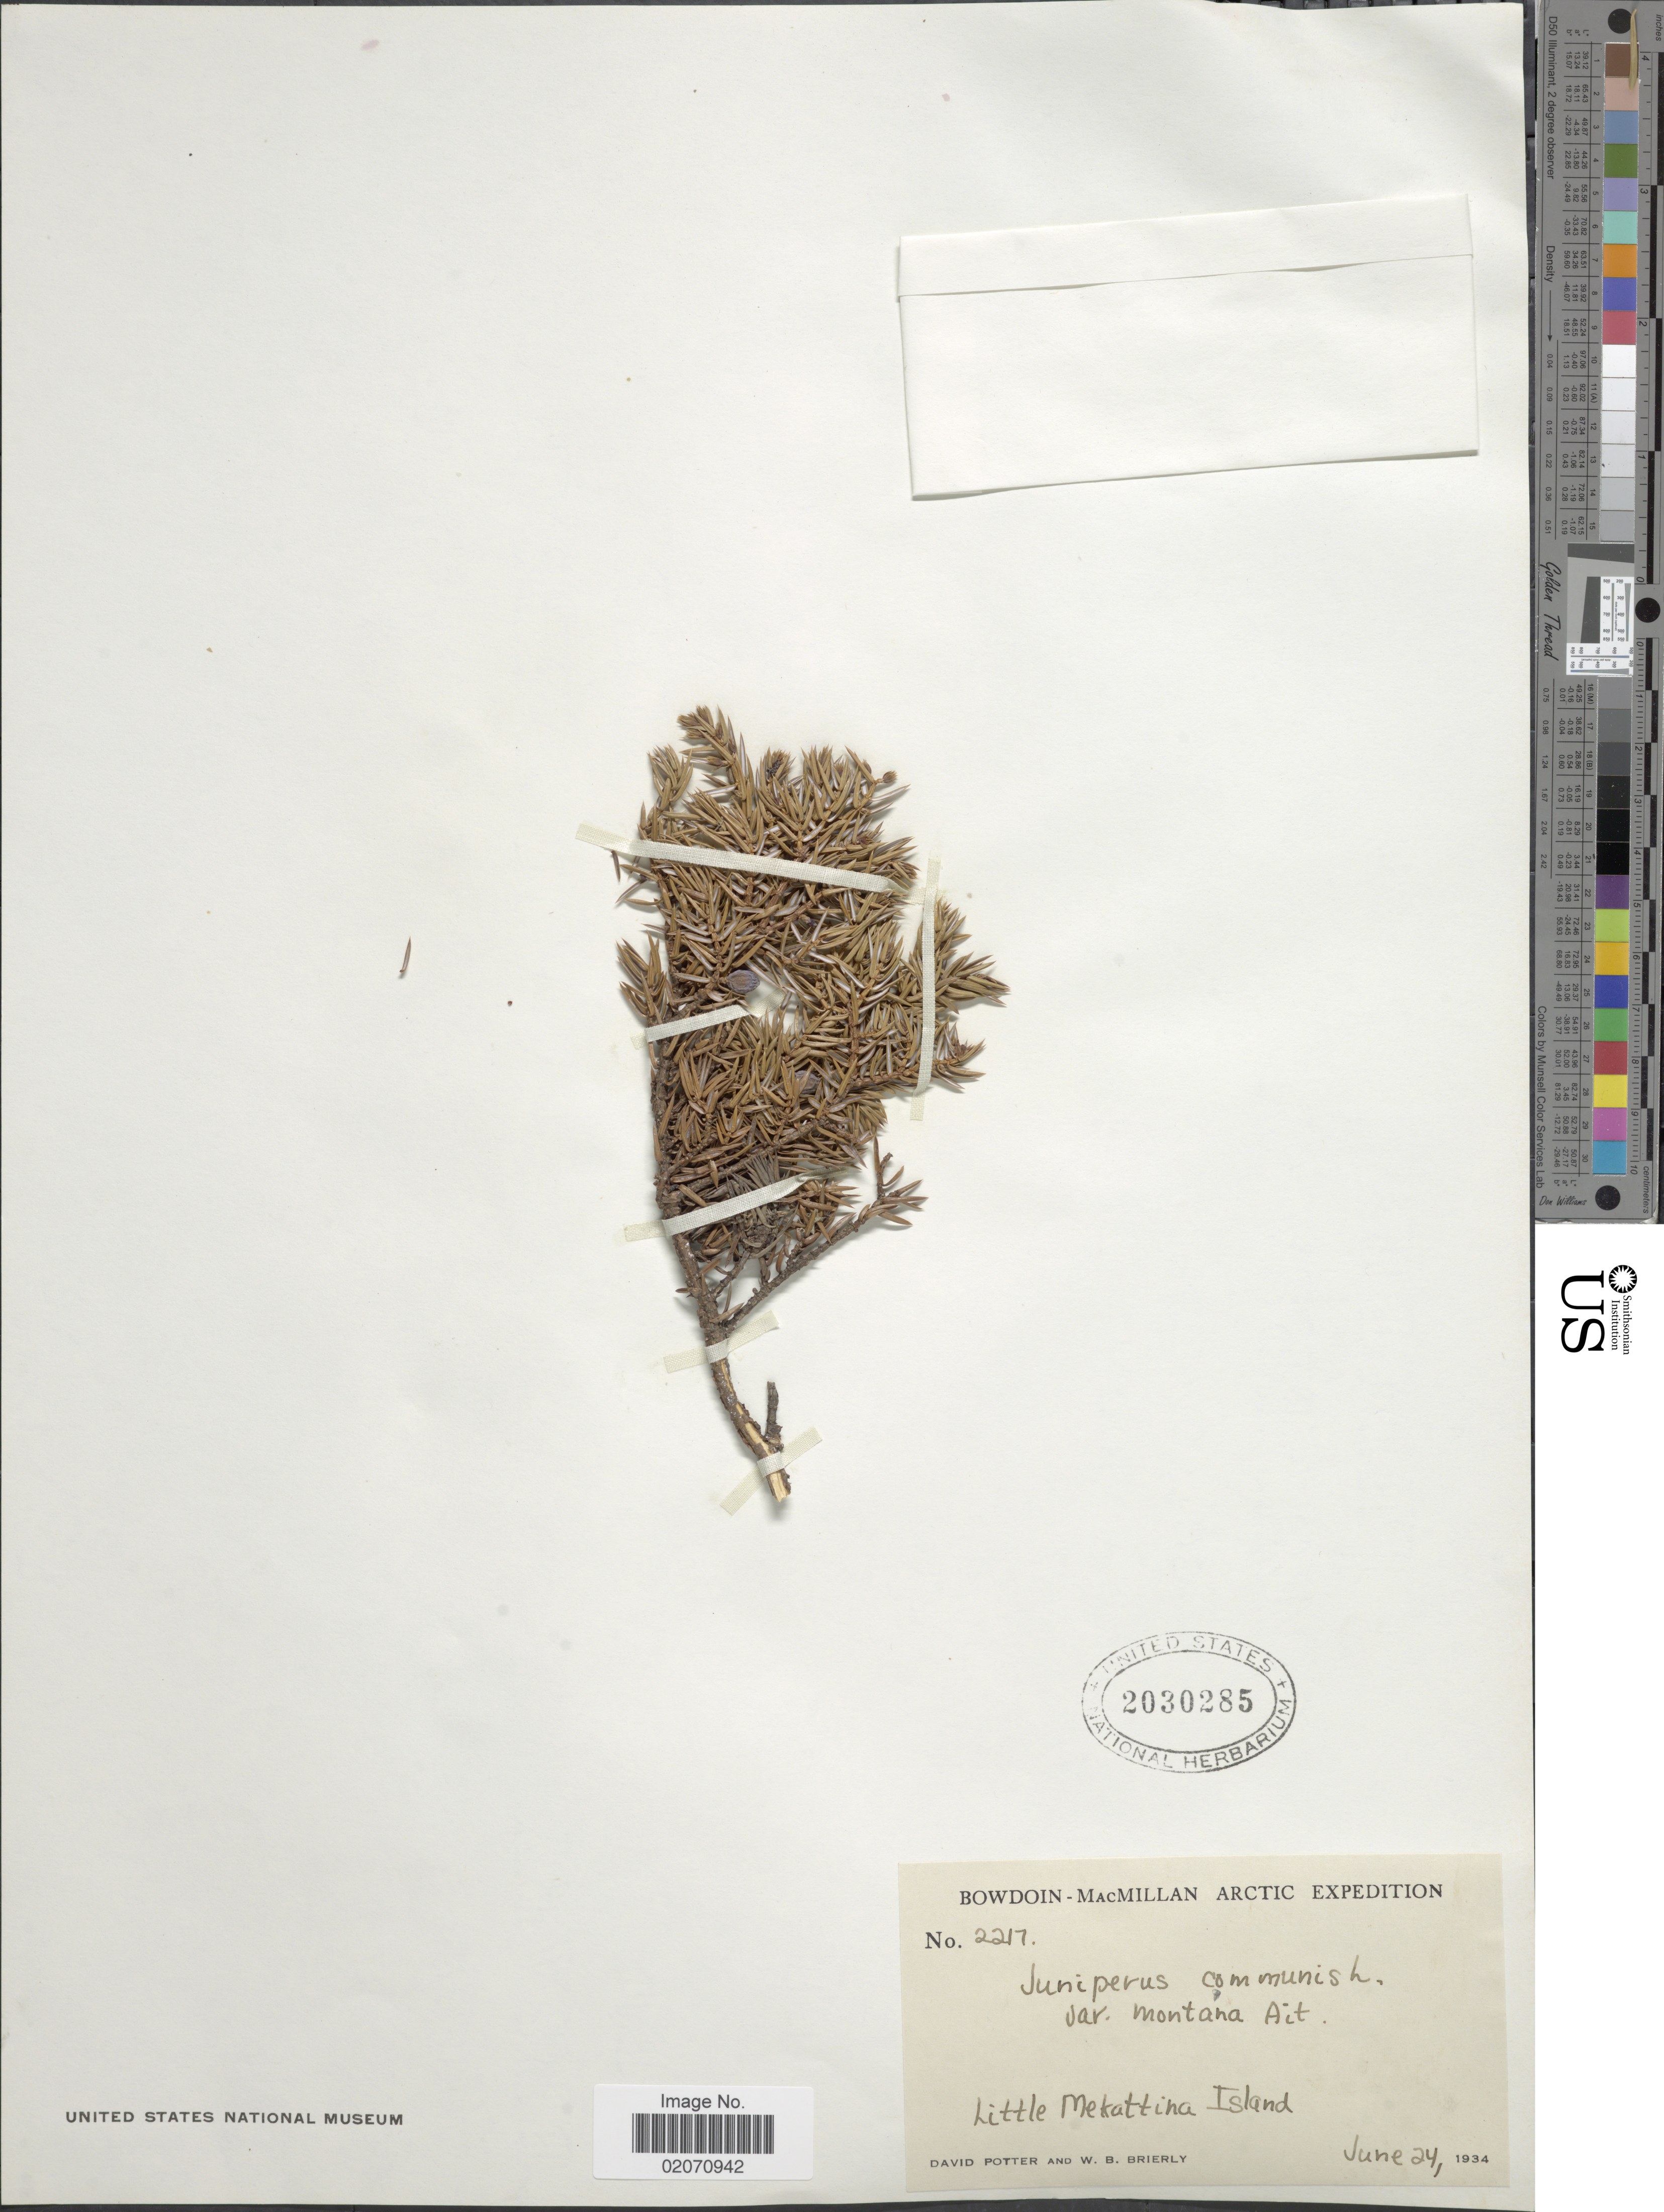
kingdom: Plantae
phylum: Tracheophyta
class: Pinopsida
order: Pinales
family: Cupressaceae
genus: Juniperus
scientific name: Juniperus communis subsp. nana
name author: (Willd.) Syme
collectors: D. Potter & W. Brierly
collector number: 2217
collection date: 1934-06-24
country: Canada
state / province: Quebec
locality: Little Mekattina Island, Arctic.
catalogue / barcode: US 2030285